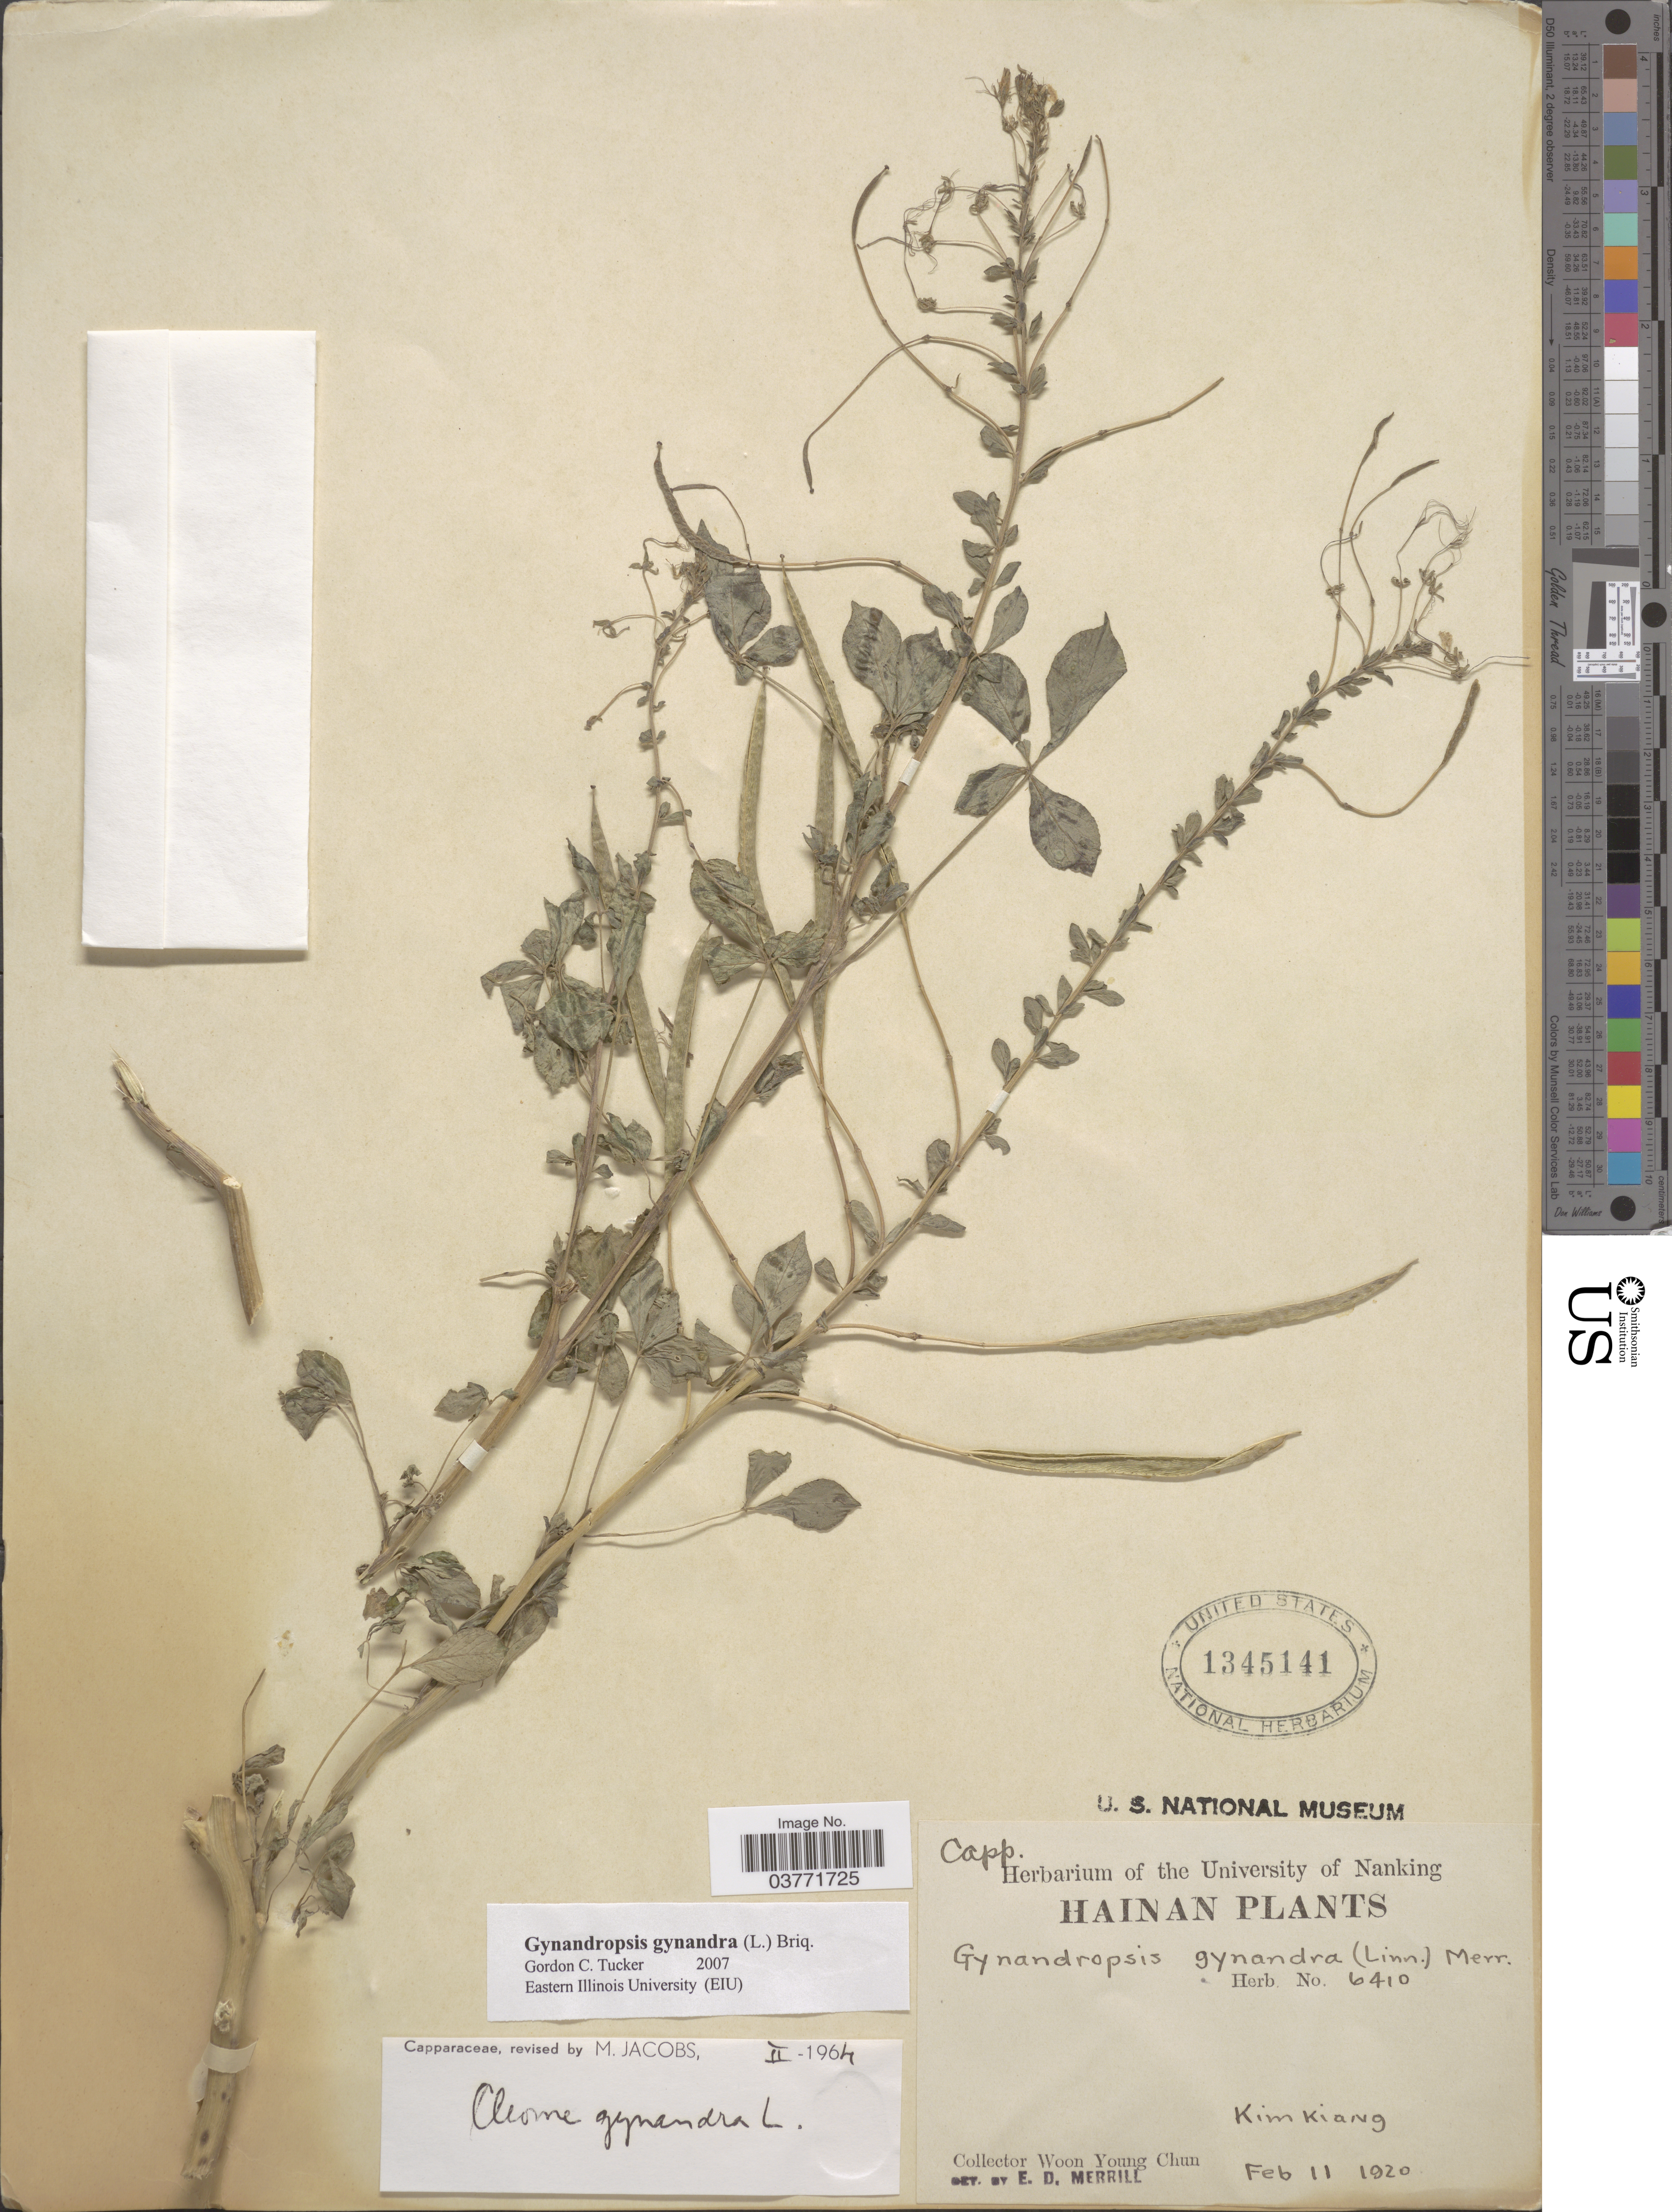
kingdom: Plantae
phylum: Tracheophyta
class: Magnoliopsida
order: Brassicales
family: Cleomaceae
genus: Gynandropsis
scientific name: Gynandropsis gynandra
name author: (L.) Briq.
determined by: Tucker, G. C.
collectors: W. Y. Chun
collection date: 1920-02-11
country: China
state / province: Hainan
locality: Kim Kiang.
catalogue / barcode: US 1345141